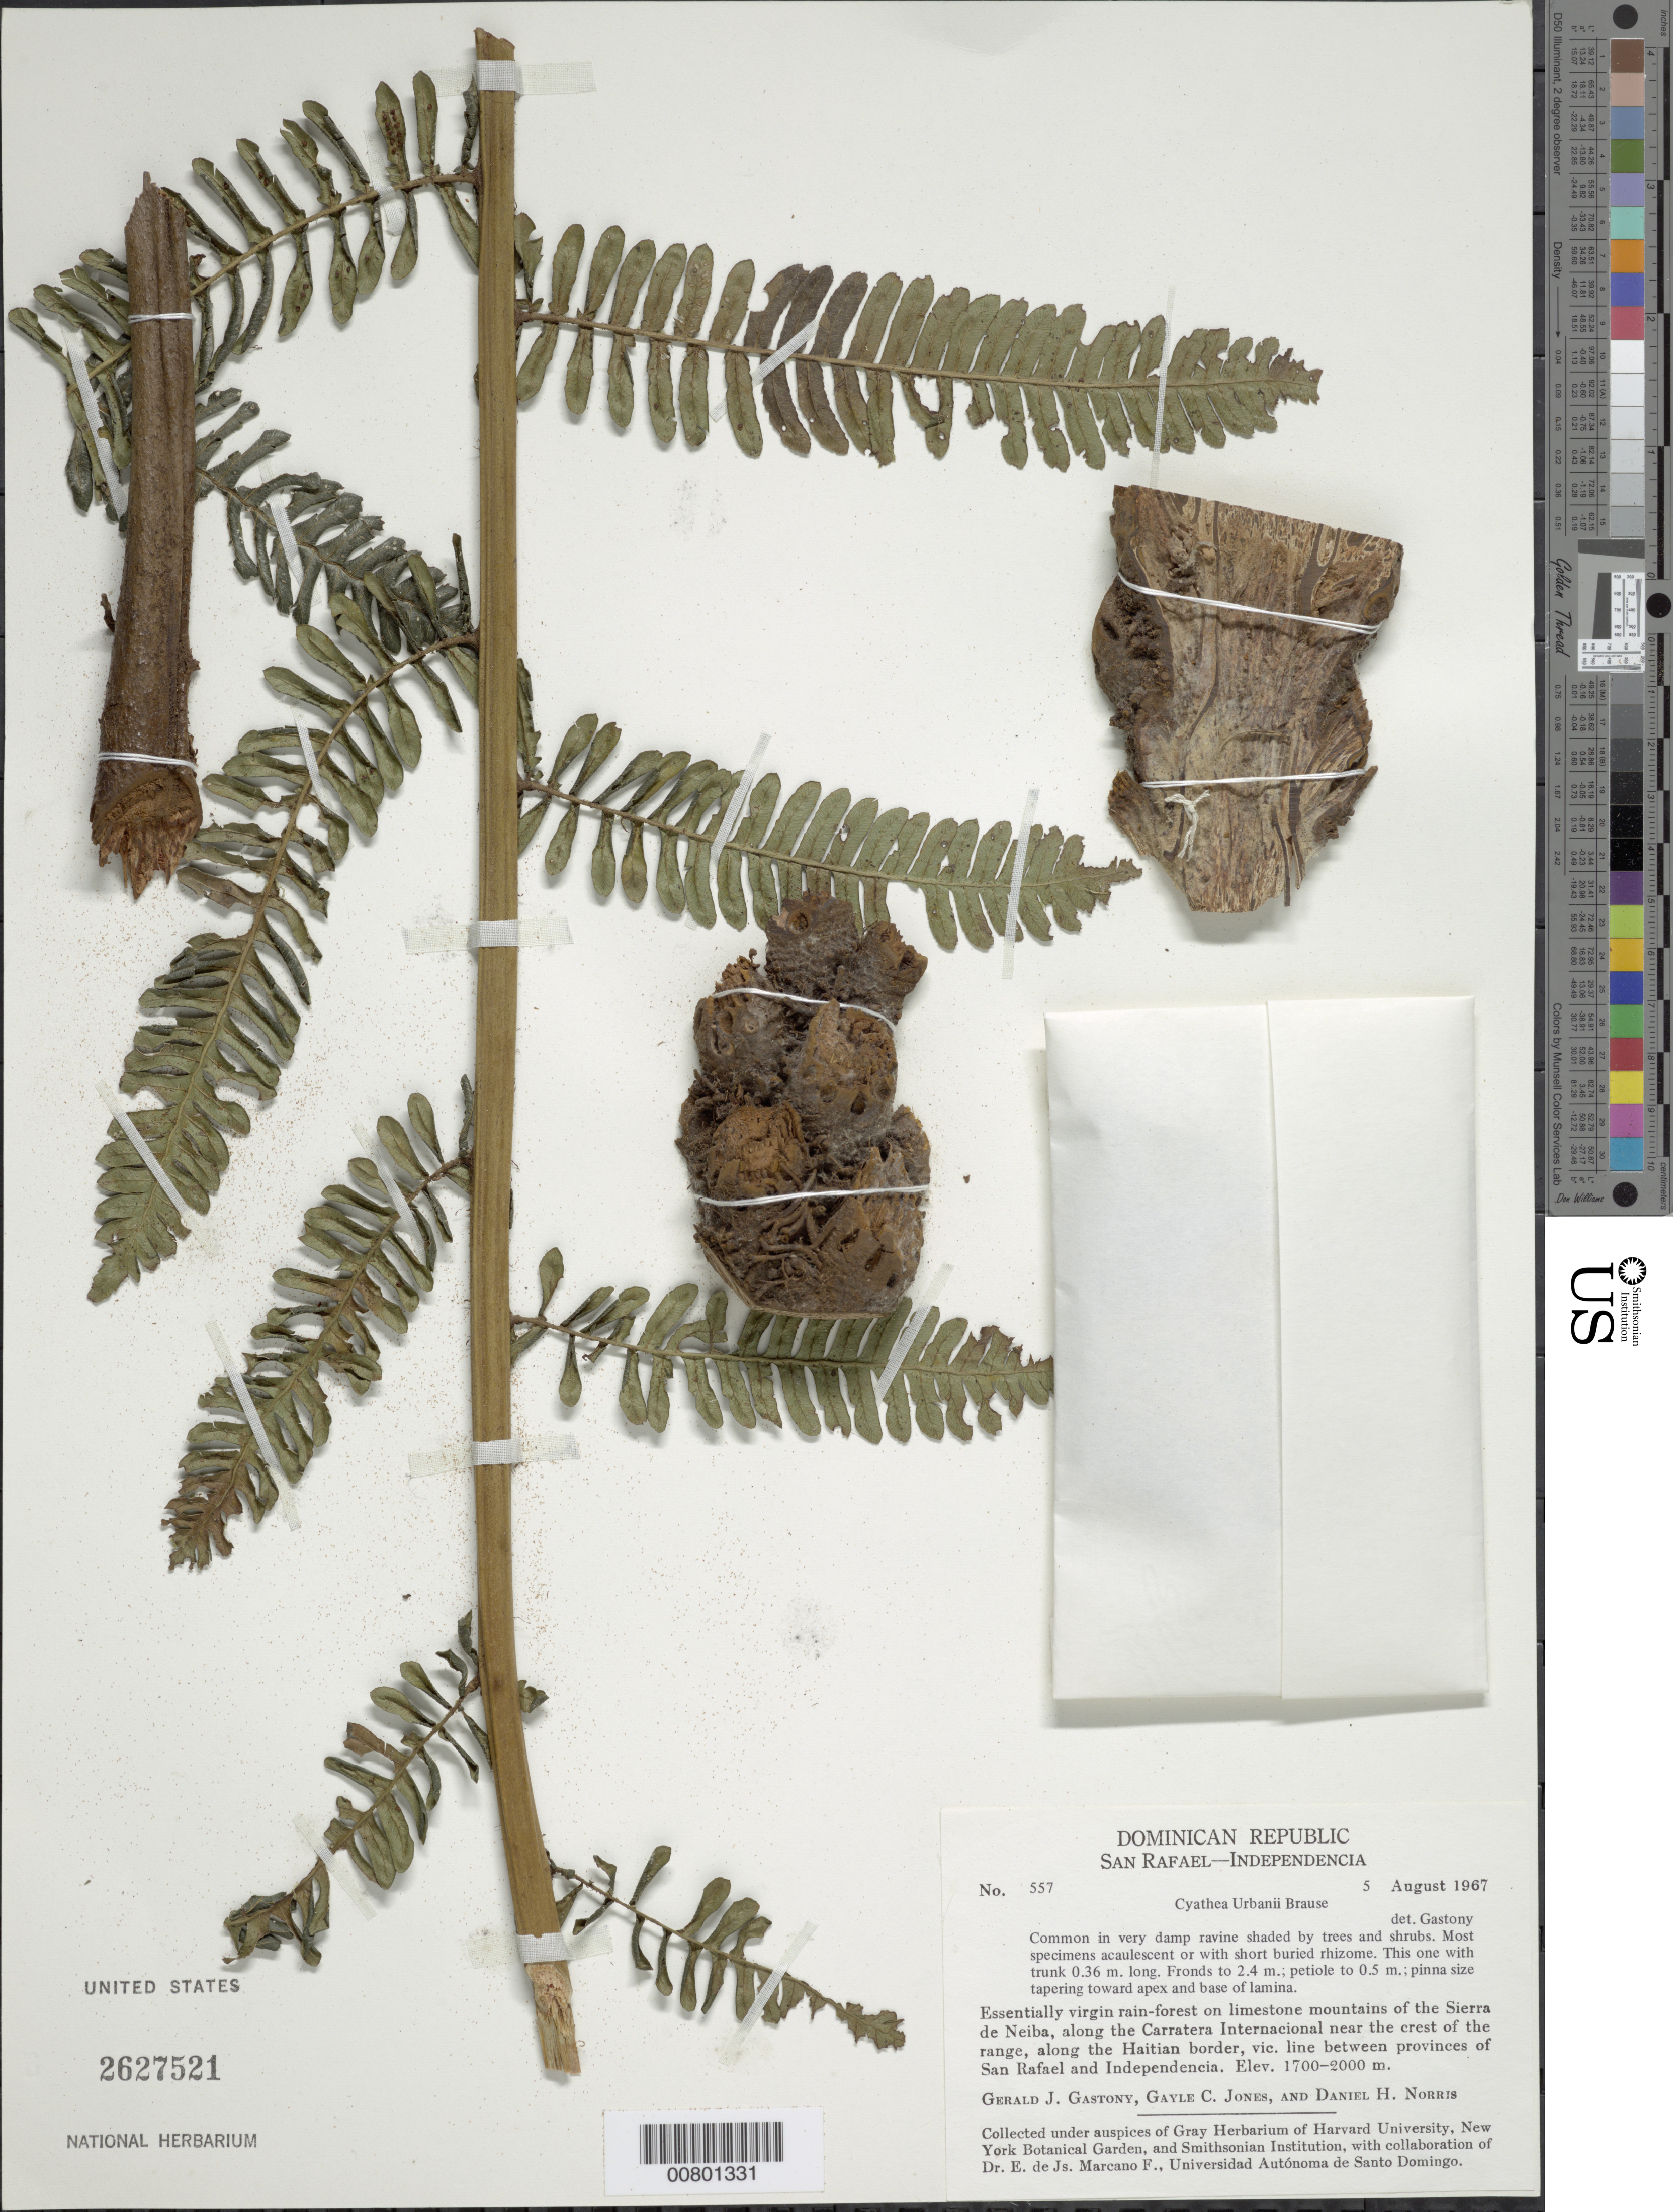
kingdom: Plantae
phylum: Tracheophyta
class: Polypodiopsida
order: Cyatheales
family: Cyatheaceae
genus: Alsophila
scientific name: Alsophila urbanii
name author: (Brause) R.M. Tryon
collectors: G. Gastony, G. C. Jones & D. H. Norris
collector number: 557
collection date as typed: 05 Aug 1967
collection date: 1967-08-05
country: Dominican Republic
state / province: Independencia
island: Hispaniola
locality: San Rafael-Independencia, Sierra de Neiba, Carratera Internacional, along Haitian border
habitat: Essentially virgin rainforest on limestone mountains; in very damp ravine shaded by trees and shrubs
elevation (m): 1700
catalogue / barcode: US 2625521